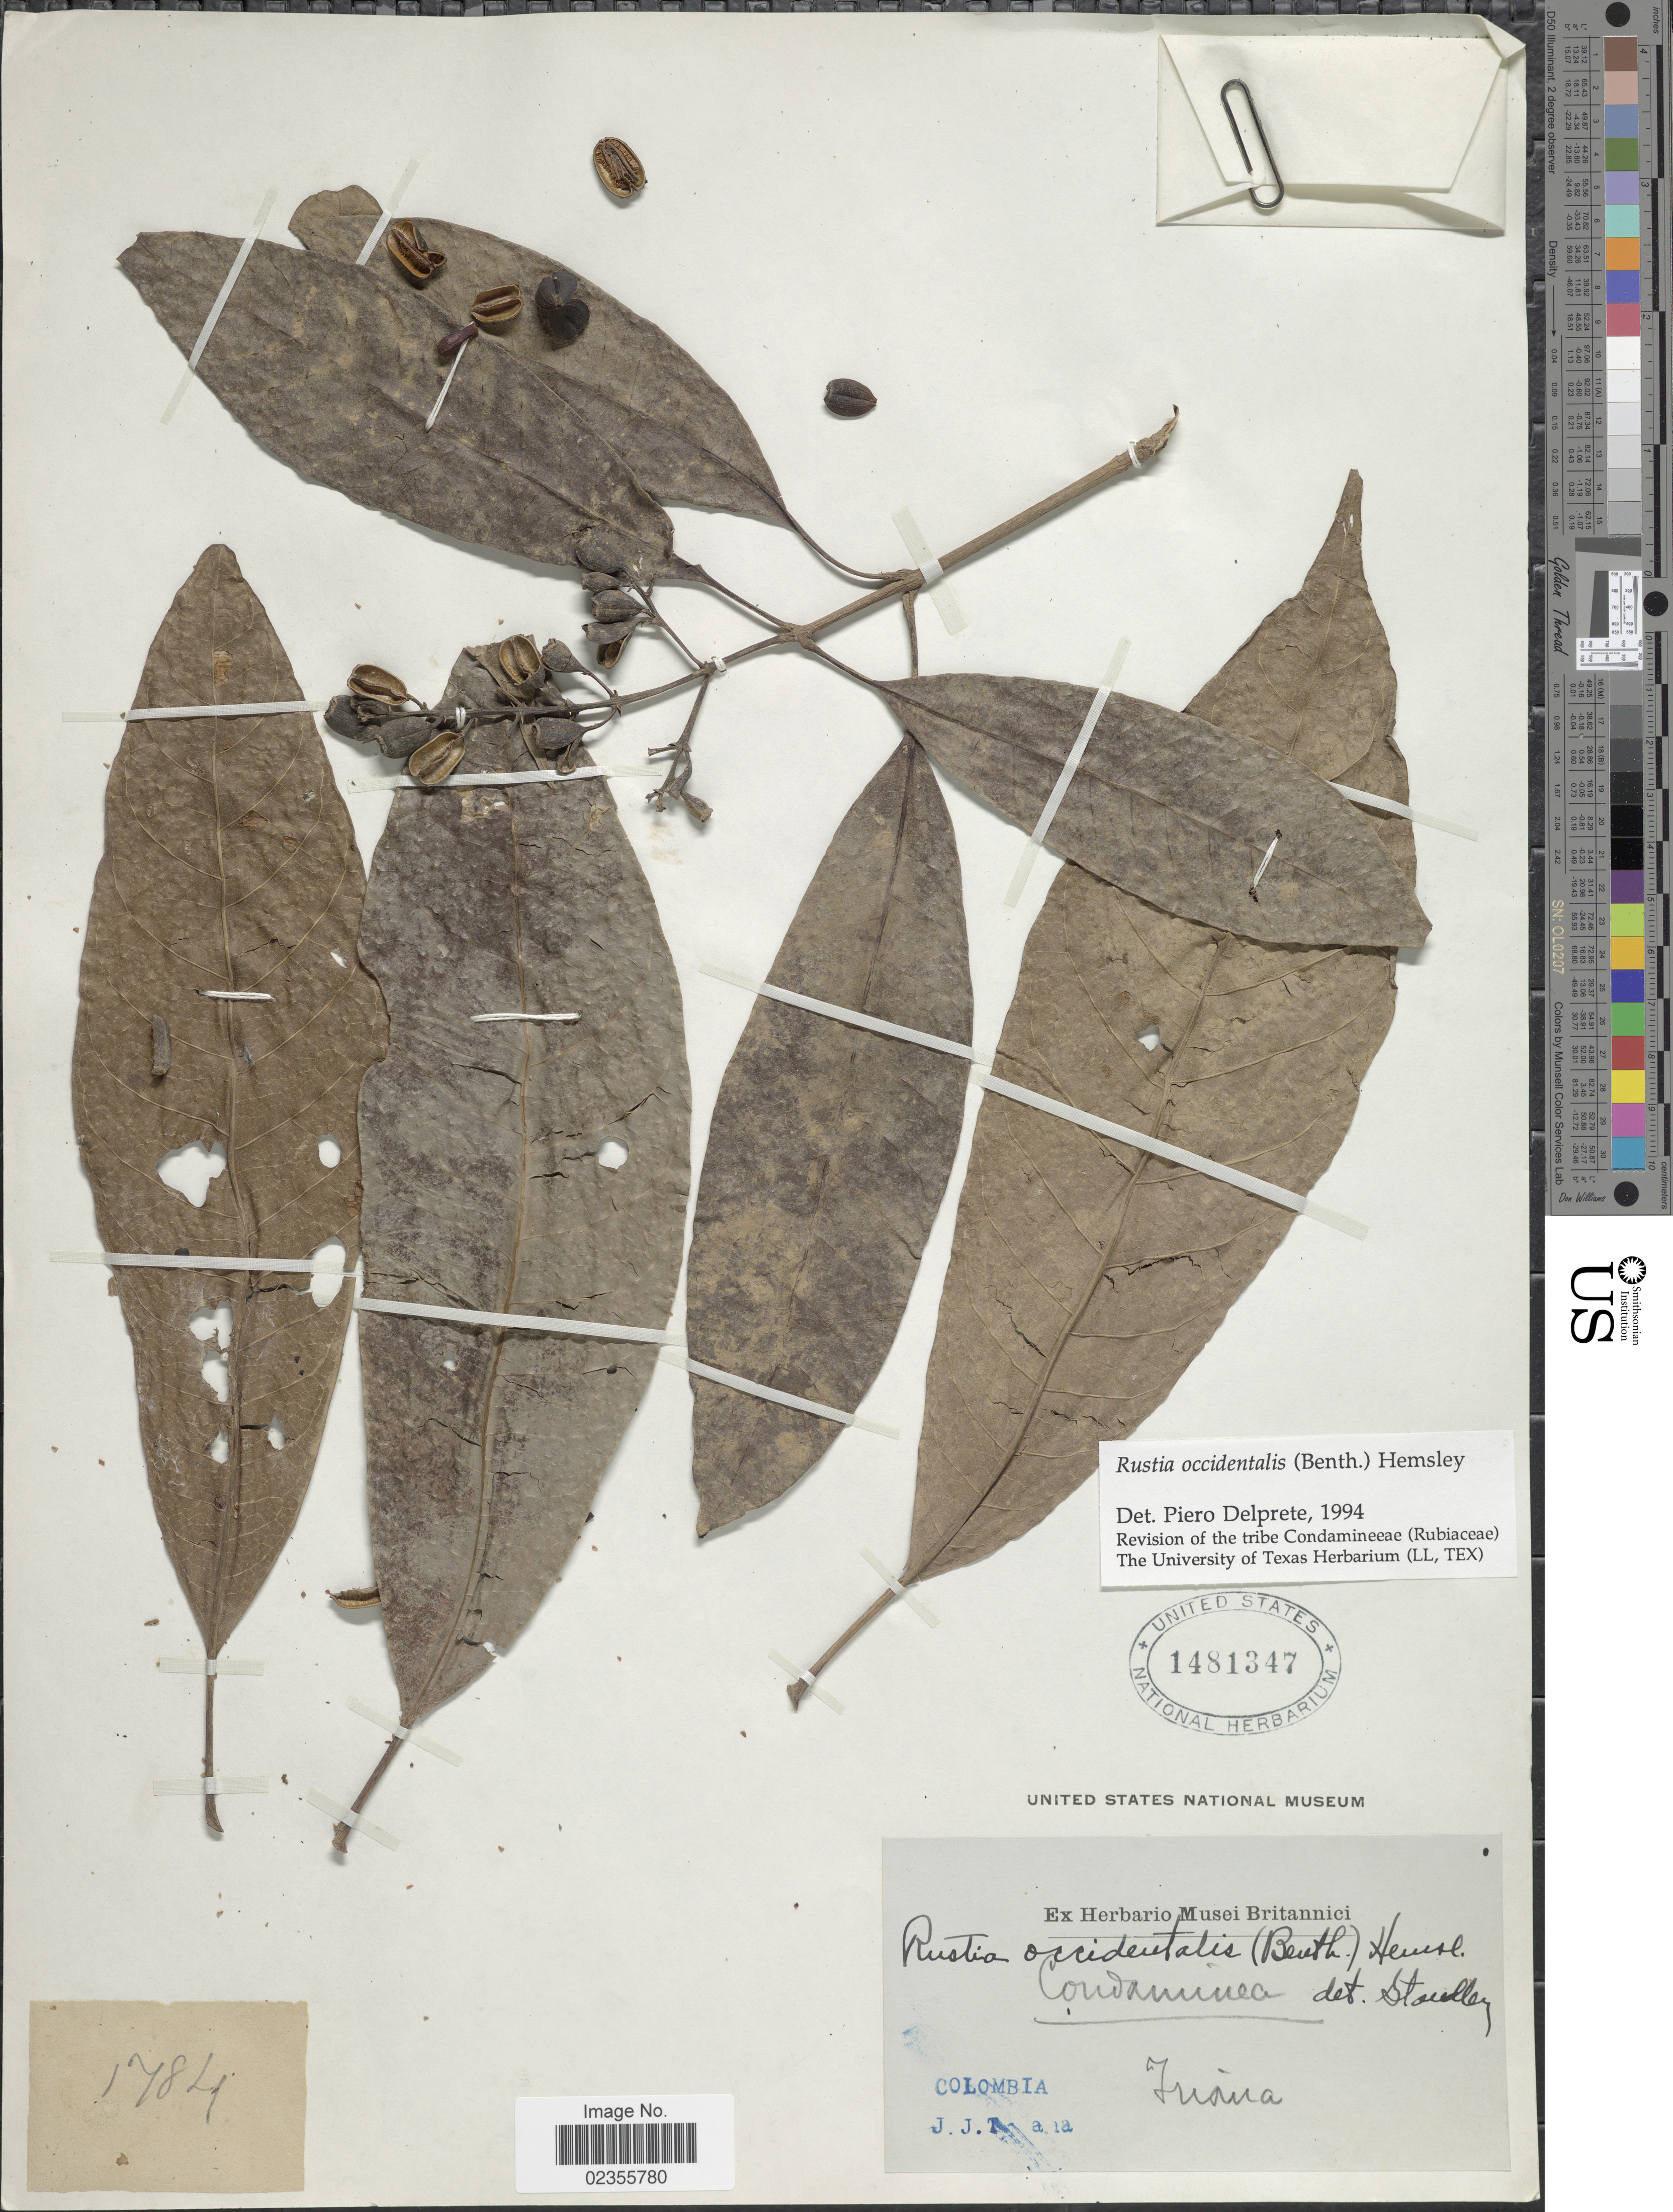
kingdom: Plantae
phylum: Tracheophyta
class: Magnoliopsida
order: Gentianales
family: Rubiaceae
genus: Rustia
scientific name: Rustia occidentalis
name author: (Benth.) Hemsl.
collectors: J. J. Triana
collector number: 1784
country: Colombia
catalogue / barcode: US 1481347